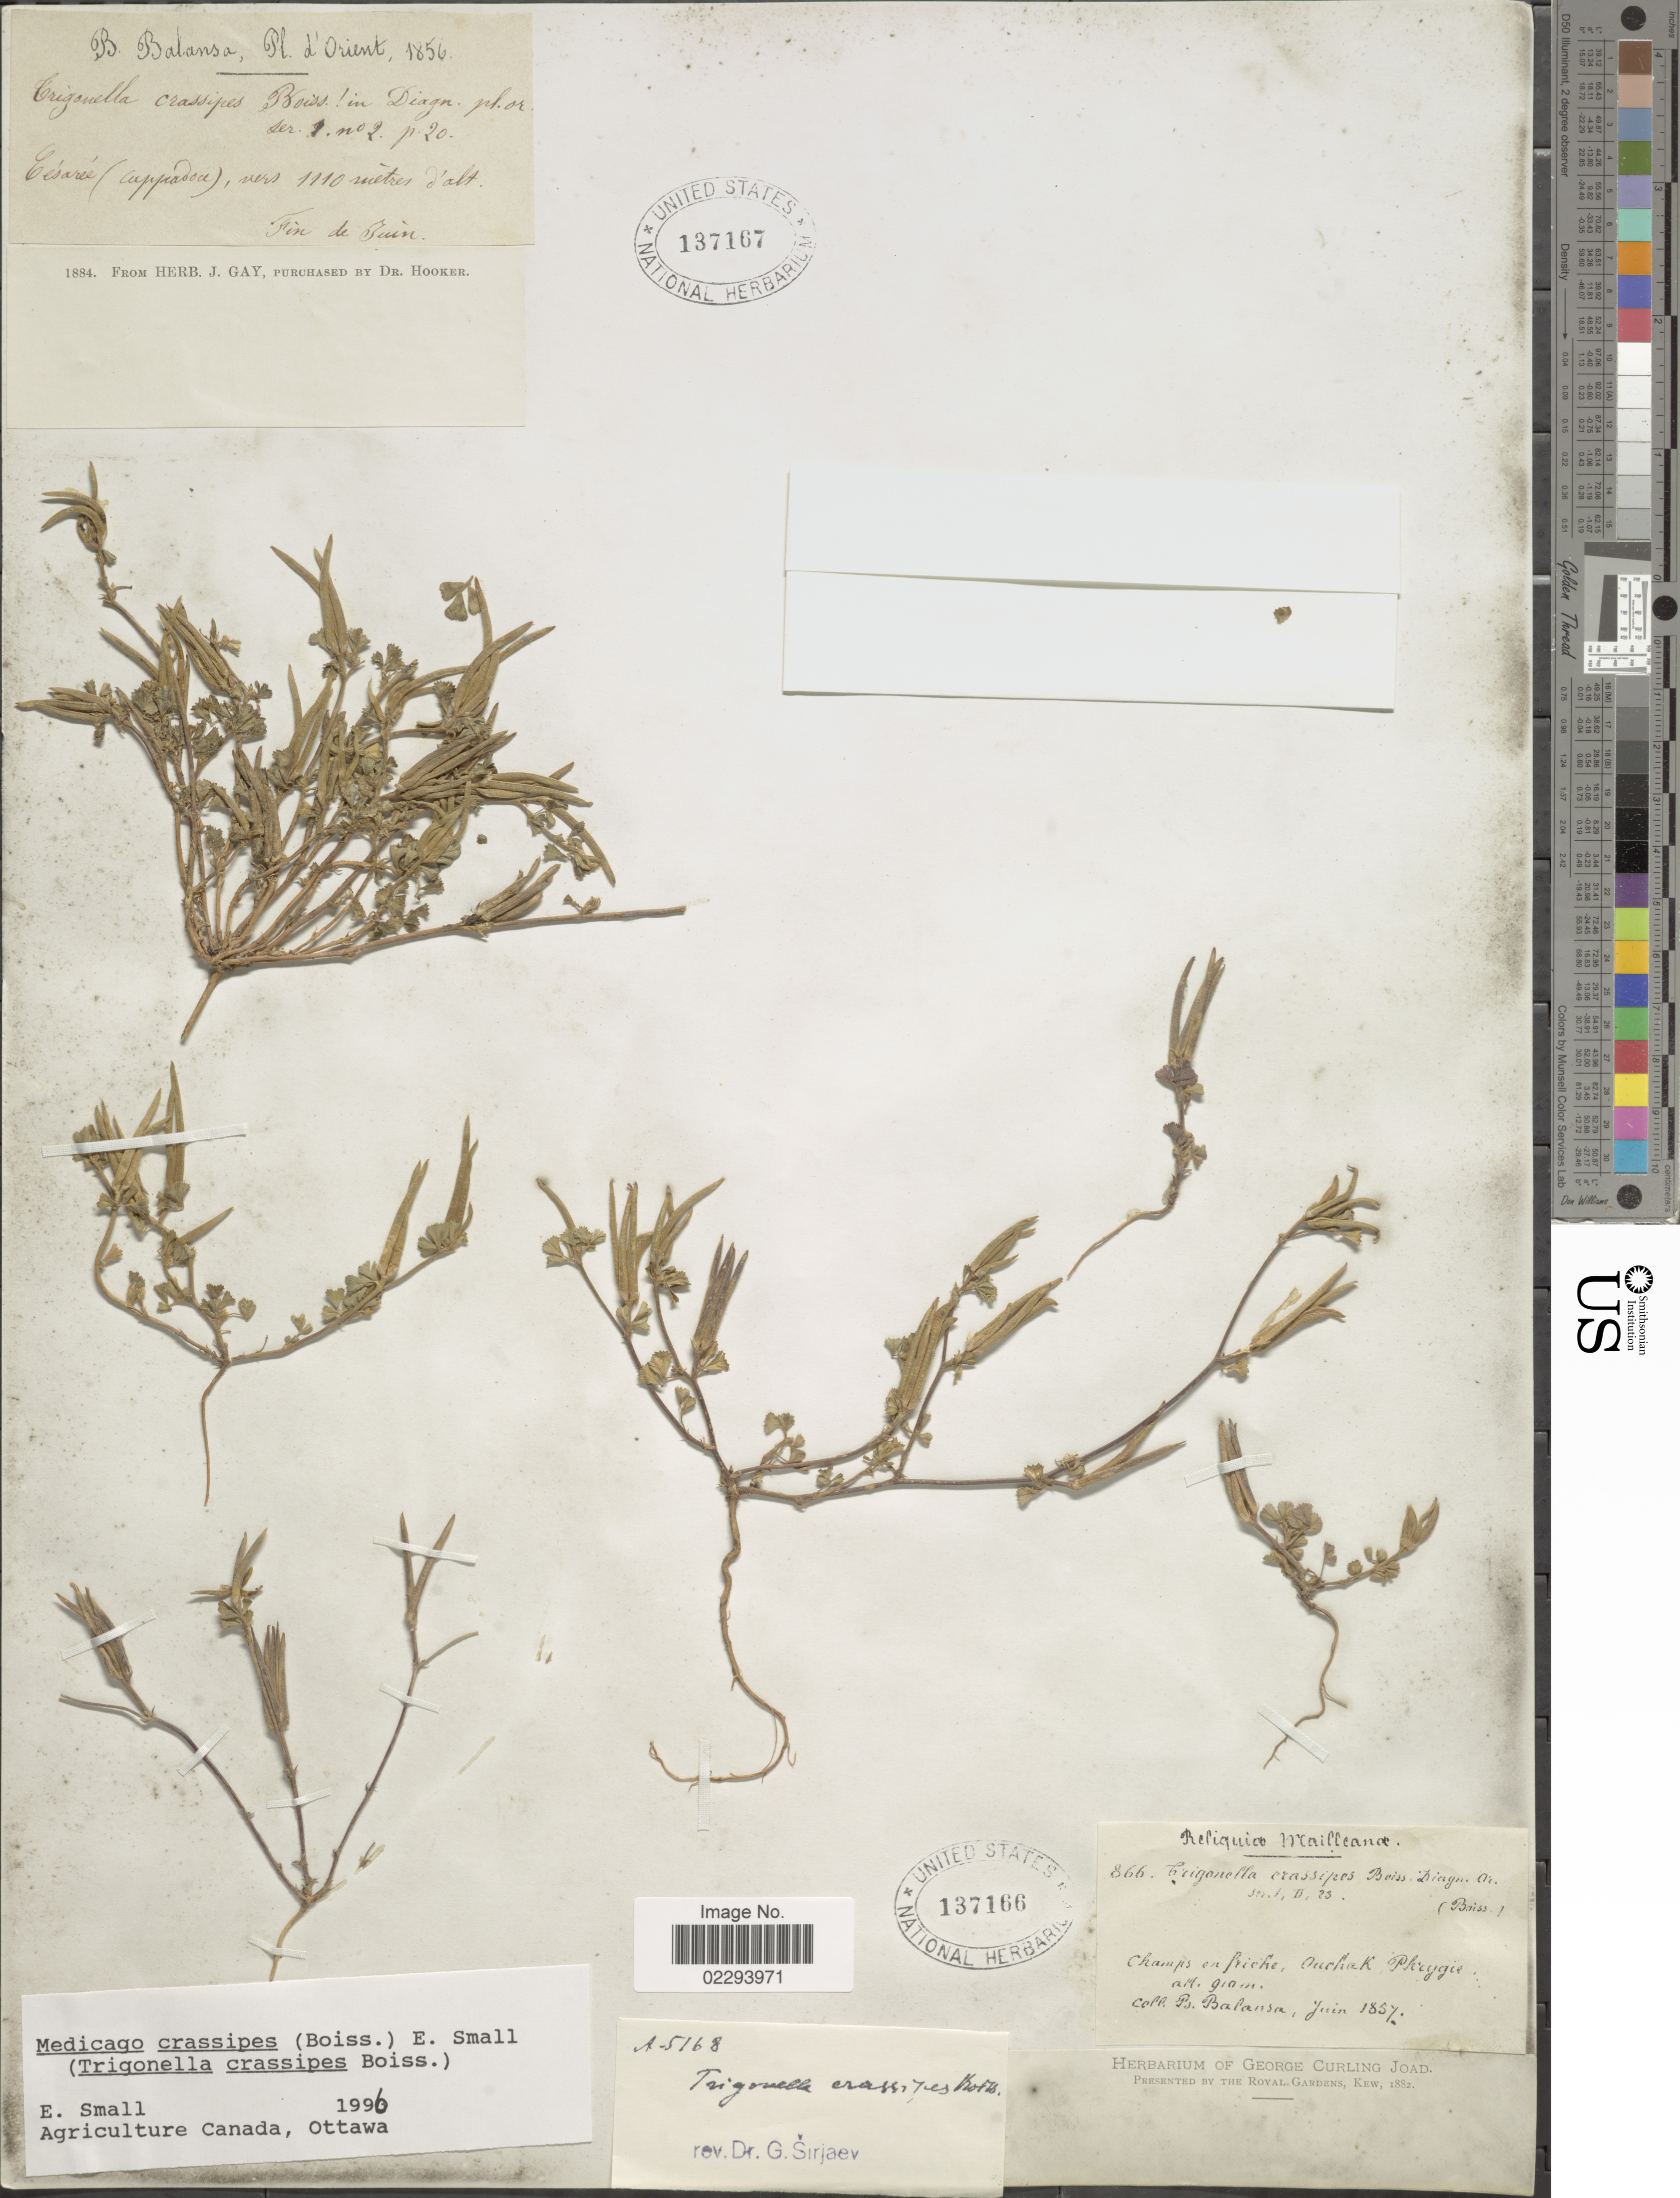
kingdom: Plantae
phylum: Tracheophyta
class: Magnoliopsida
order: Fabales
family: Fabaceae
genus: Medicago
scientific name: Medicago crassipes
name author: (Boiss.) Small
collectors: B. Balansa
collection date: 1857-06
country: Turkey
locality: Champs en friche, ouchak Phrygie [interpreted].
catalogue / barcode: US 137166